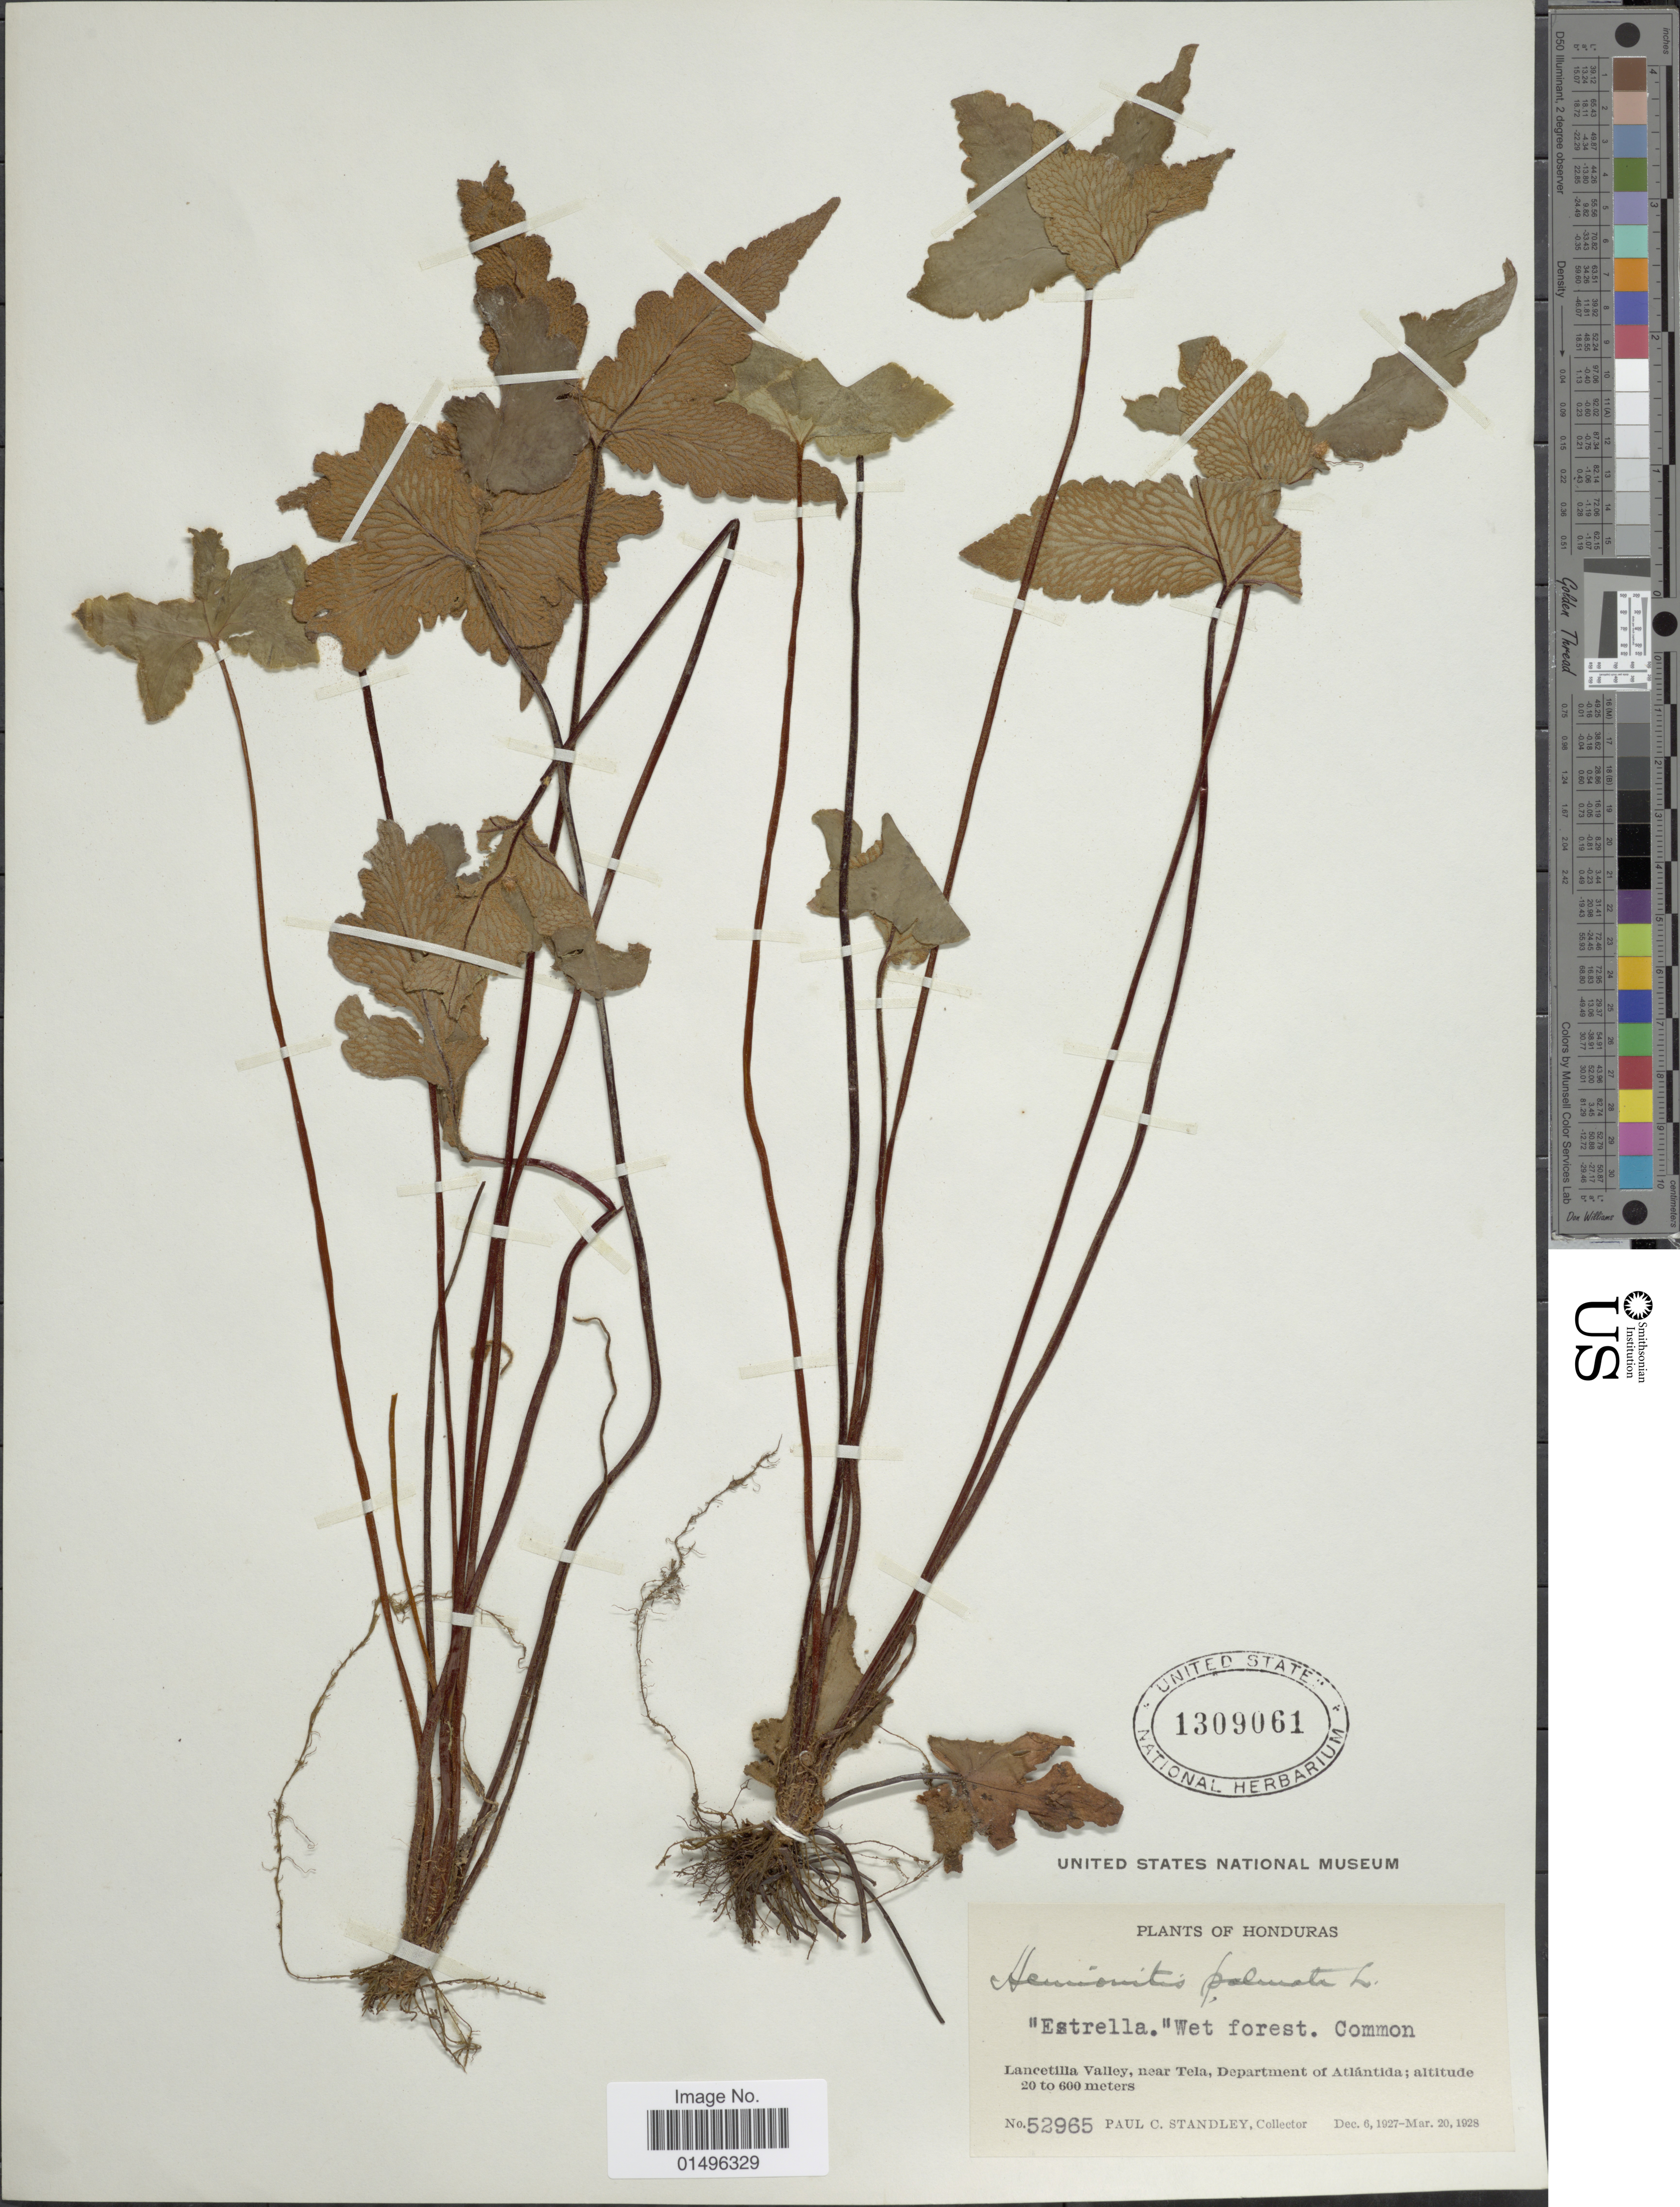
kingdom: Plantae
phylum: Tracheophyta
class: Polypodiopsida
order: Polypodiales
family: Pteridaceae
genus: Hemionitis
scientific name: Hemionitis palmata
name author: L.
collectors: P. C. Standley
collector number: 52965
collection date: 1927-12-06/1928-03-20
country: Honduras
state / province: Atlántida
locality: Honduras, Lancetilla Valley, near Tela, Department of Atlantida.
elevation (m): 20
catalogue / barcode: US 1309061